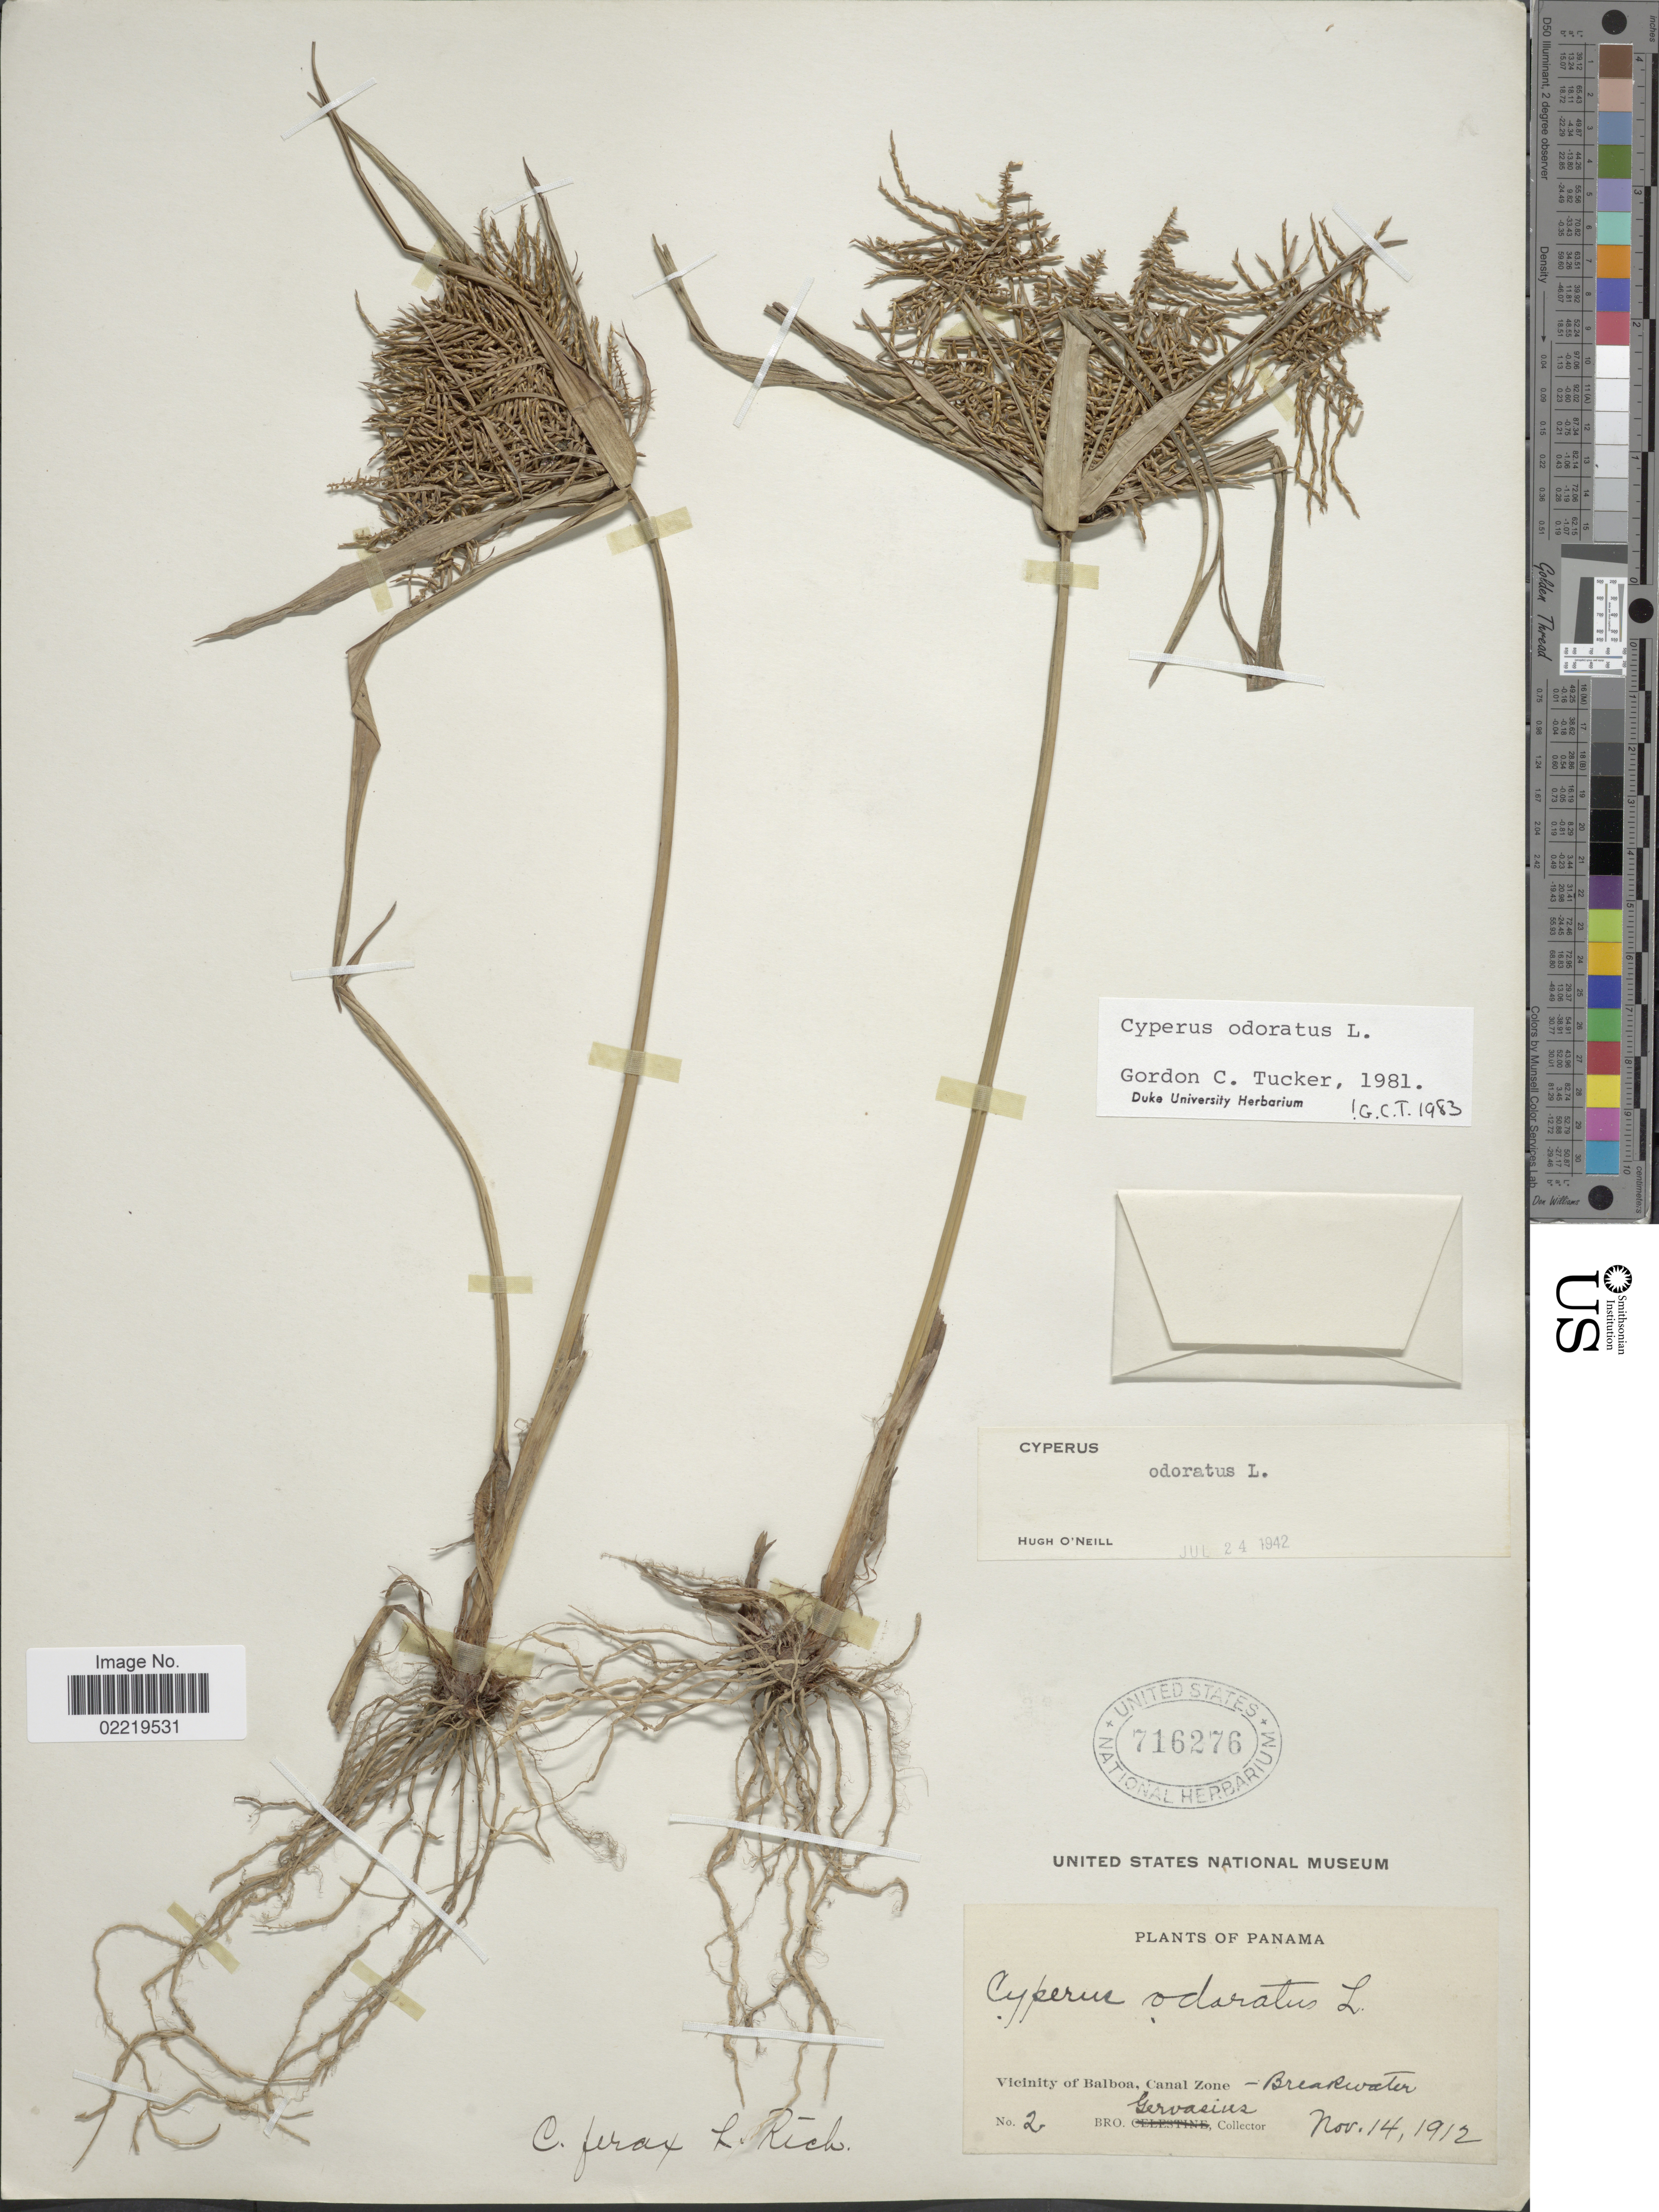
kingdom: Plantae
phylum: Tracheophyta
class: Liliopsida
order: Poales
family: Cyperaceae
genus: Cyperus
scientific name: Cyperus odoratus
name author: L.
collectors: Gervasius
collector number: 2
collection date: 1912-11-14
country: Panama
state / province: Colón / Panamá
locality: Vicinity of Balboa, Canal Zone-Breakwater.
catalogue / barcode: US 716276